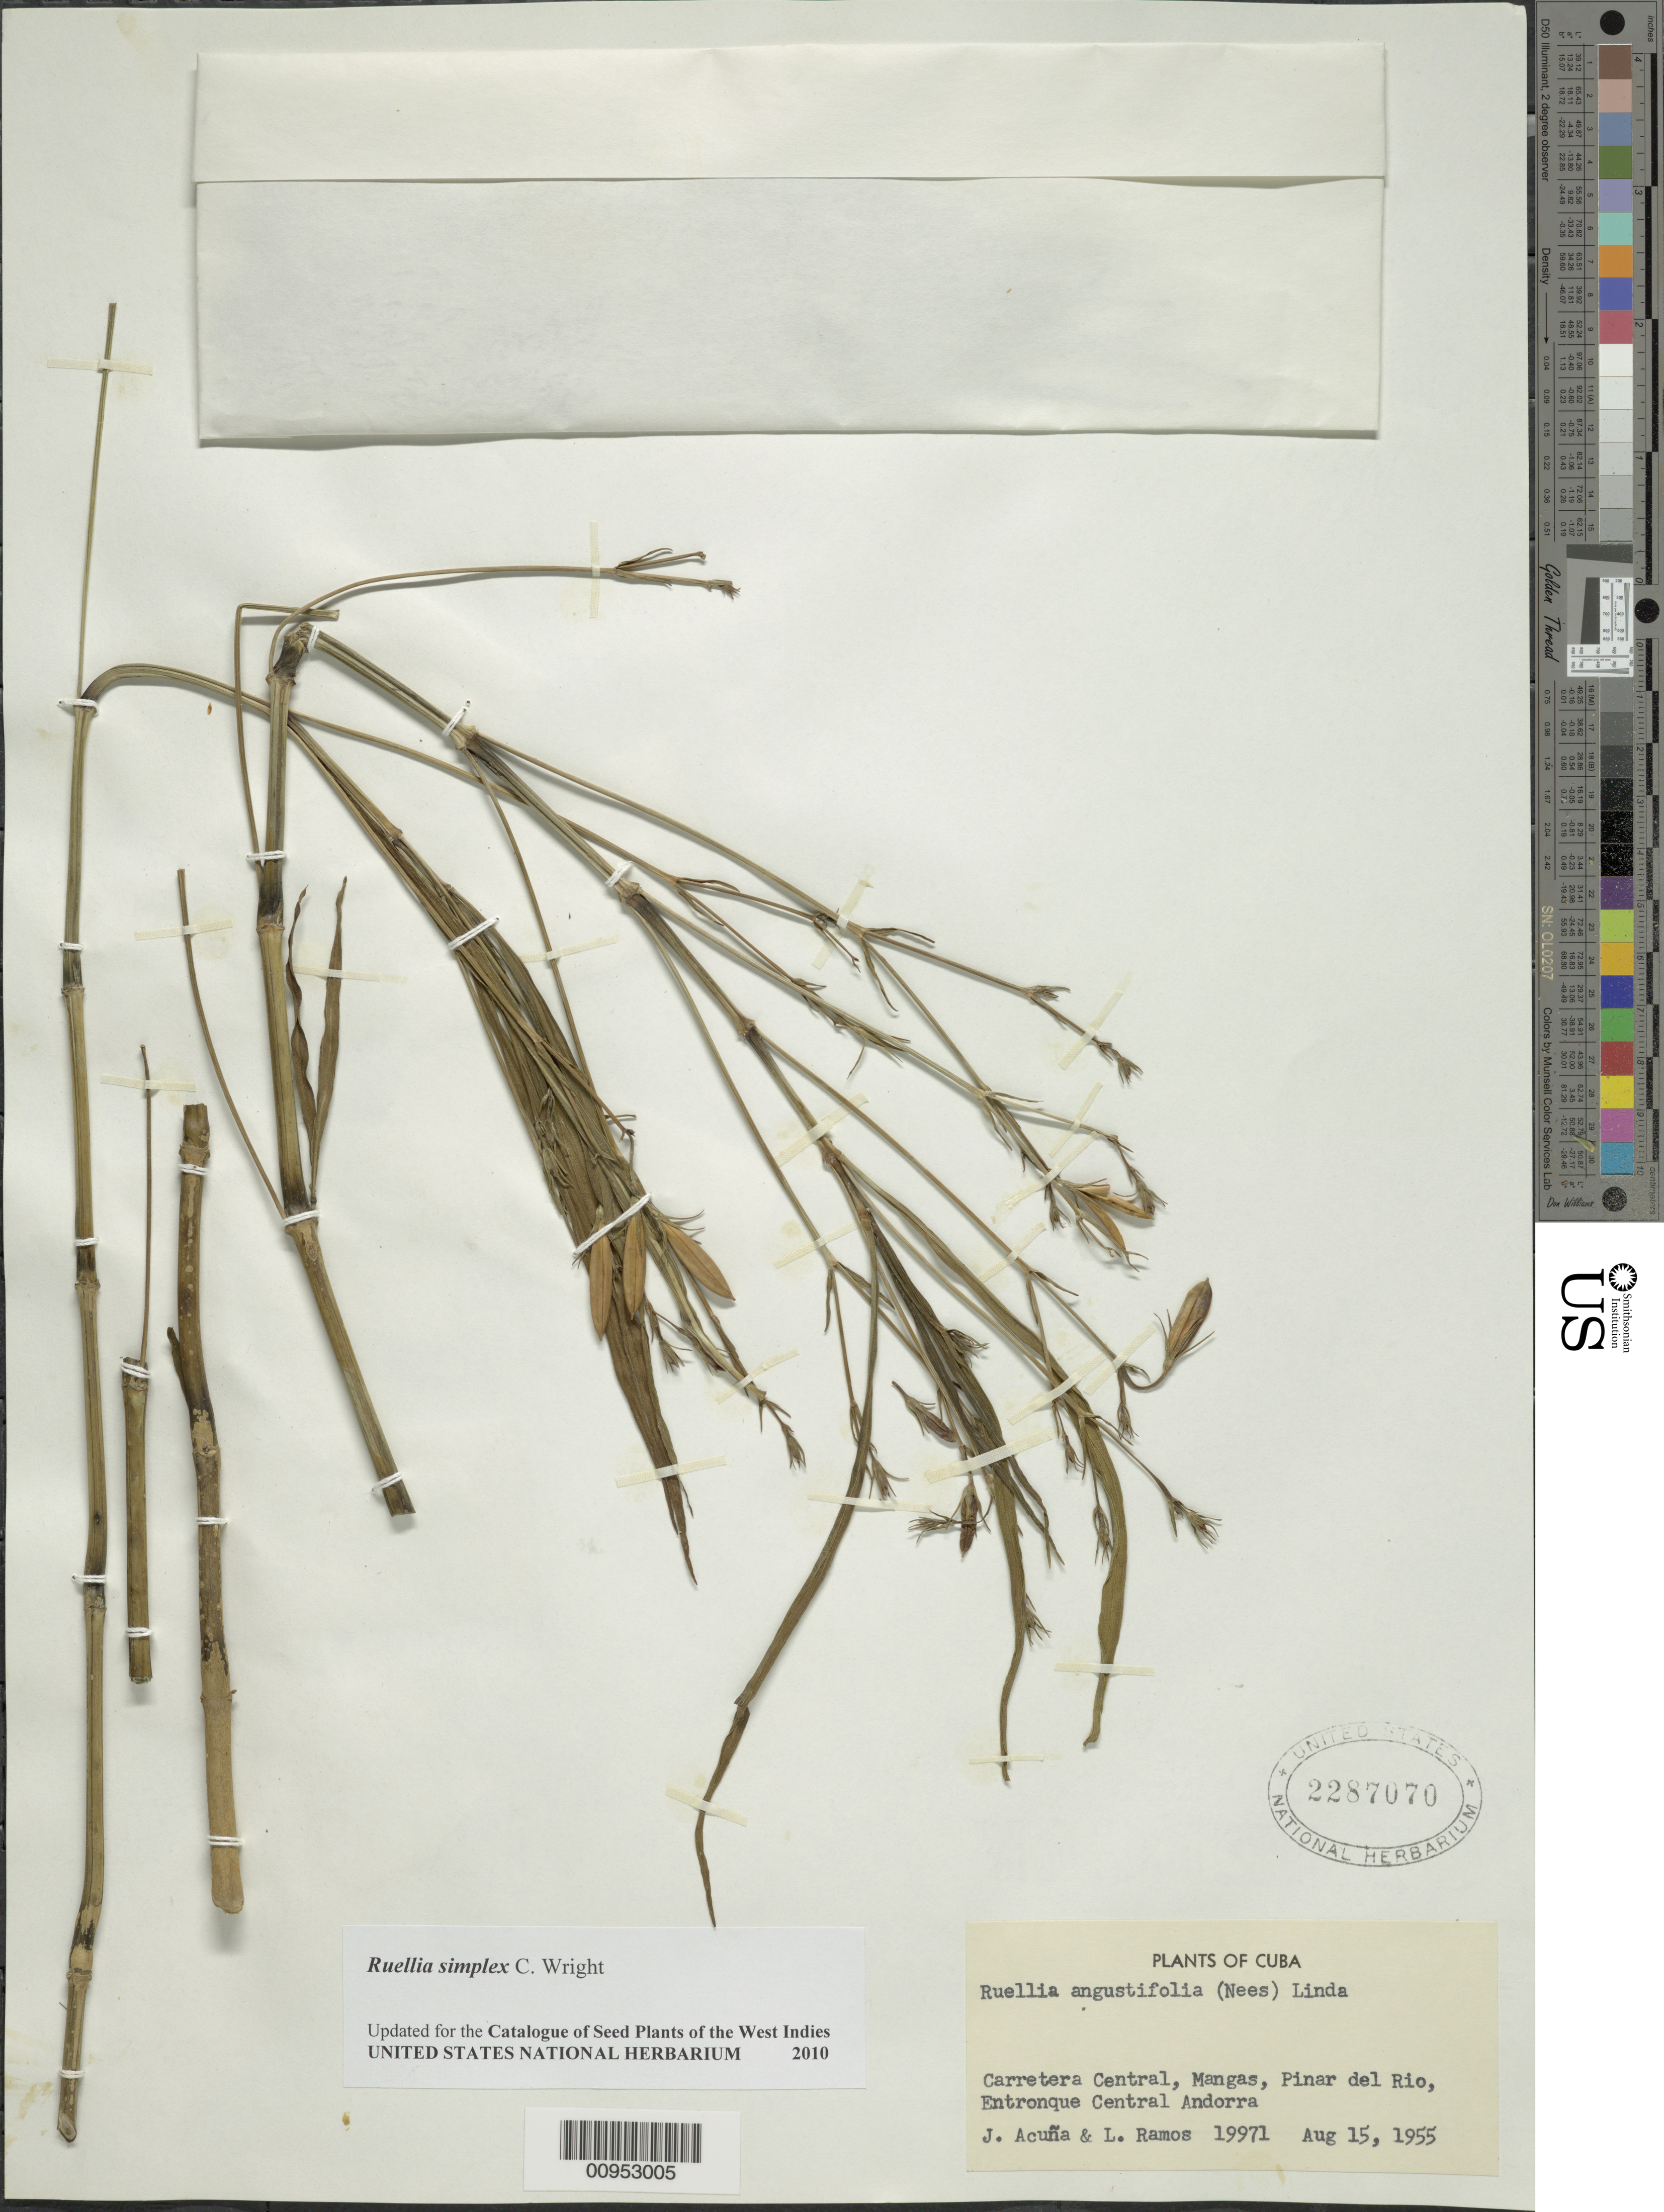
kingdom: Plantae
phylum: Tracheophyta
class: Magnoliopsida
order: Lamiales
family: Acanthaceae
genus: Ruellia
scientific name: Ruellia simplex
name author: C. Wright in Sauvalle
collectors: J. Acuña & L. Ramos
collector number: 19971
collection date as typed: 15 Aug 1955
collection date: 1955-08-15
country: Cuba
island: Cuba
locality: Carretera Central, Mangas, Pinar del Rio, Entronque Central Andorra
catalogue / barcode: US 2287070